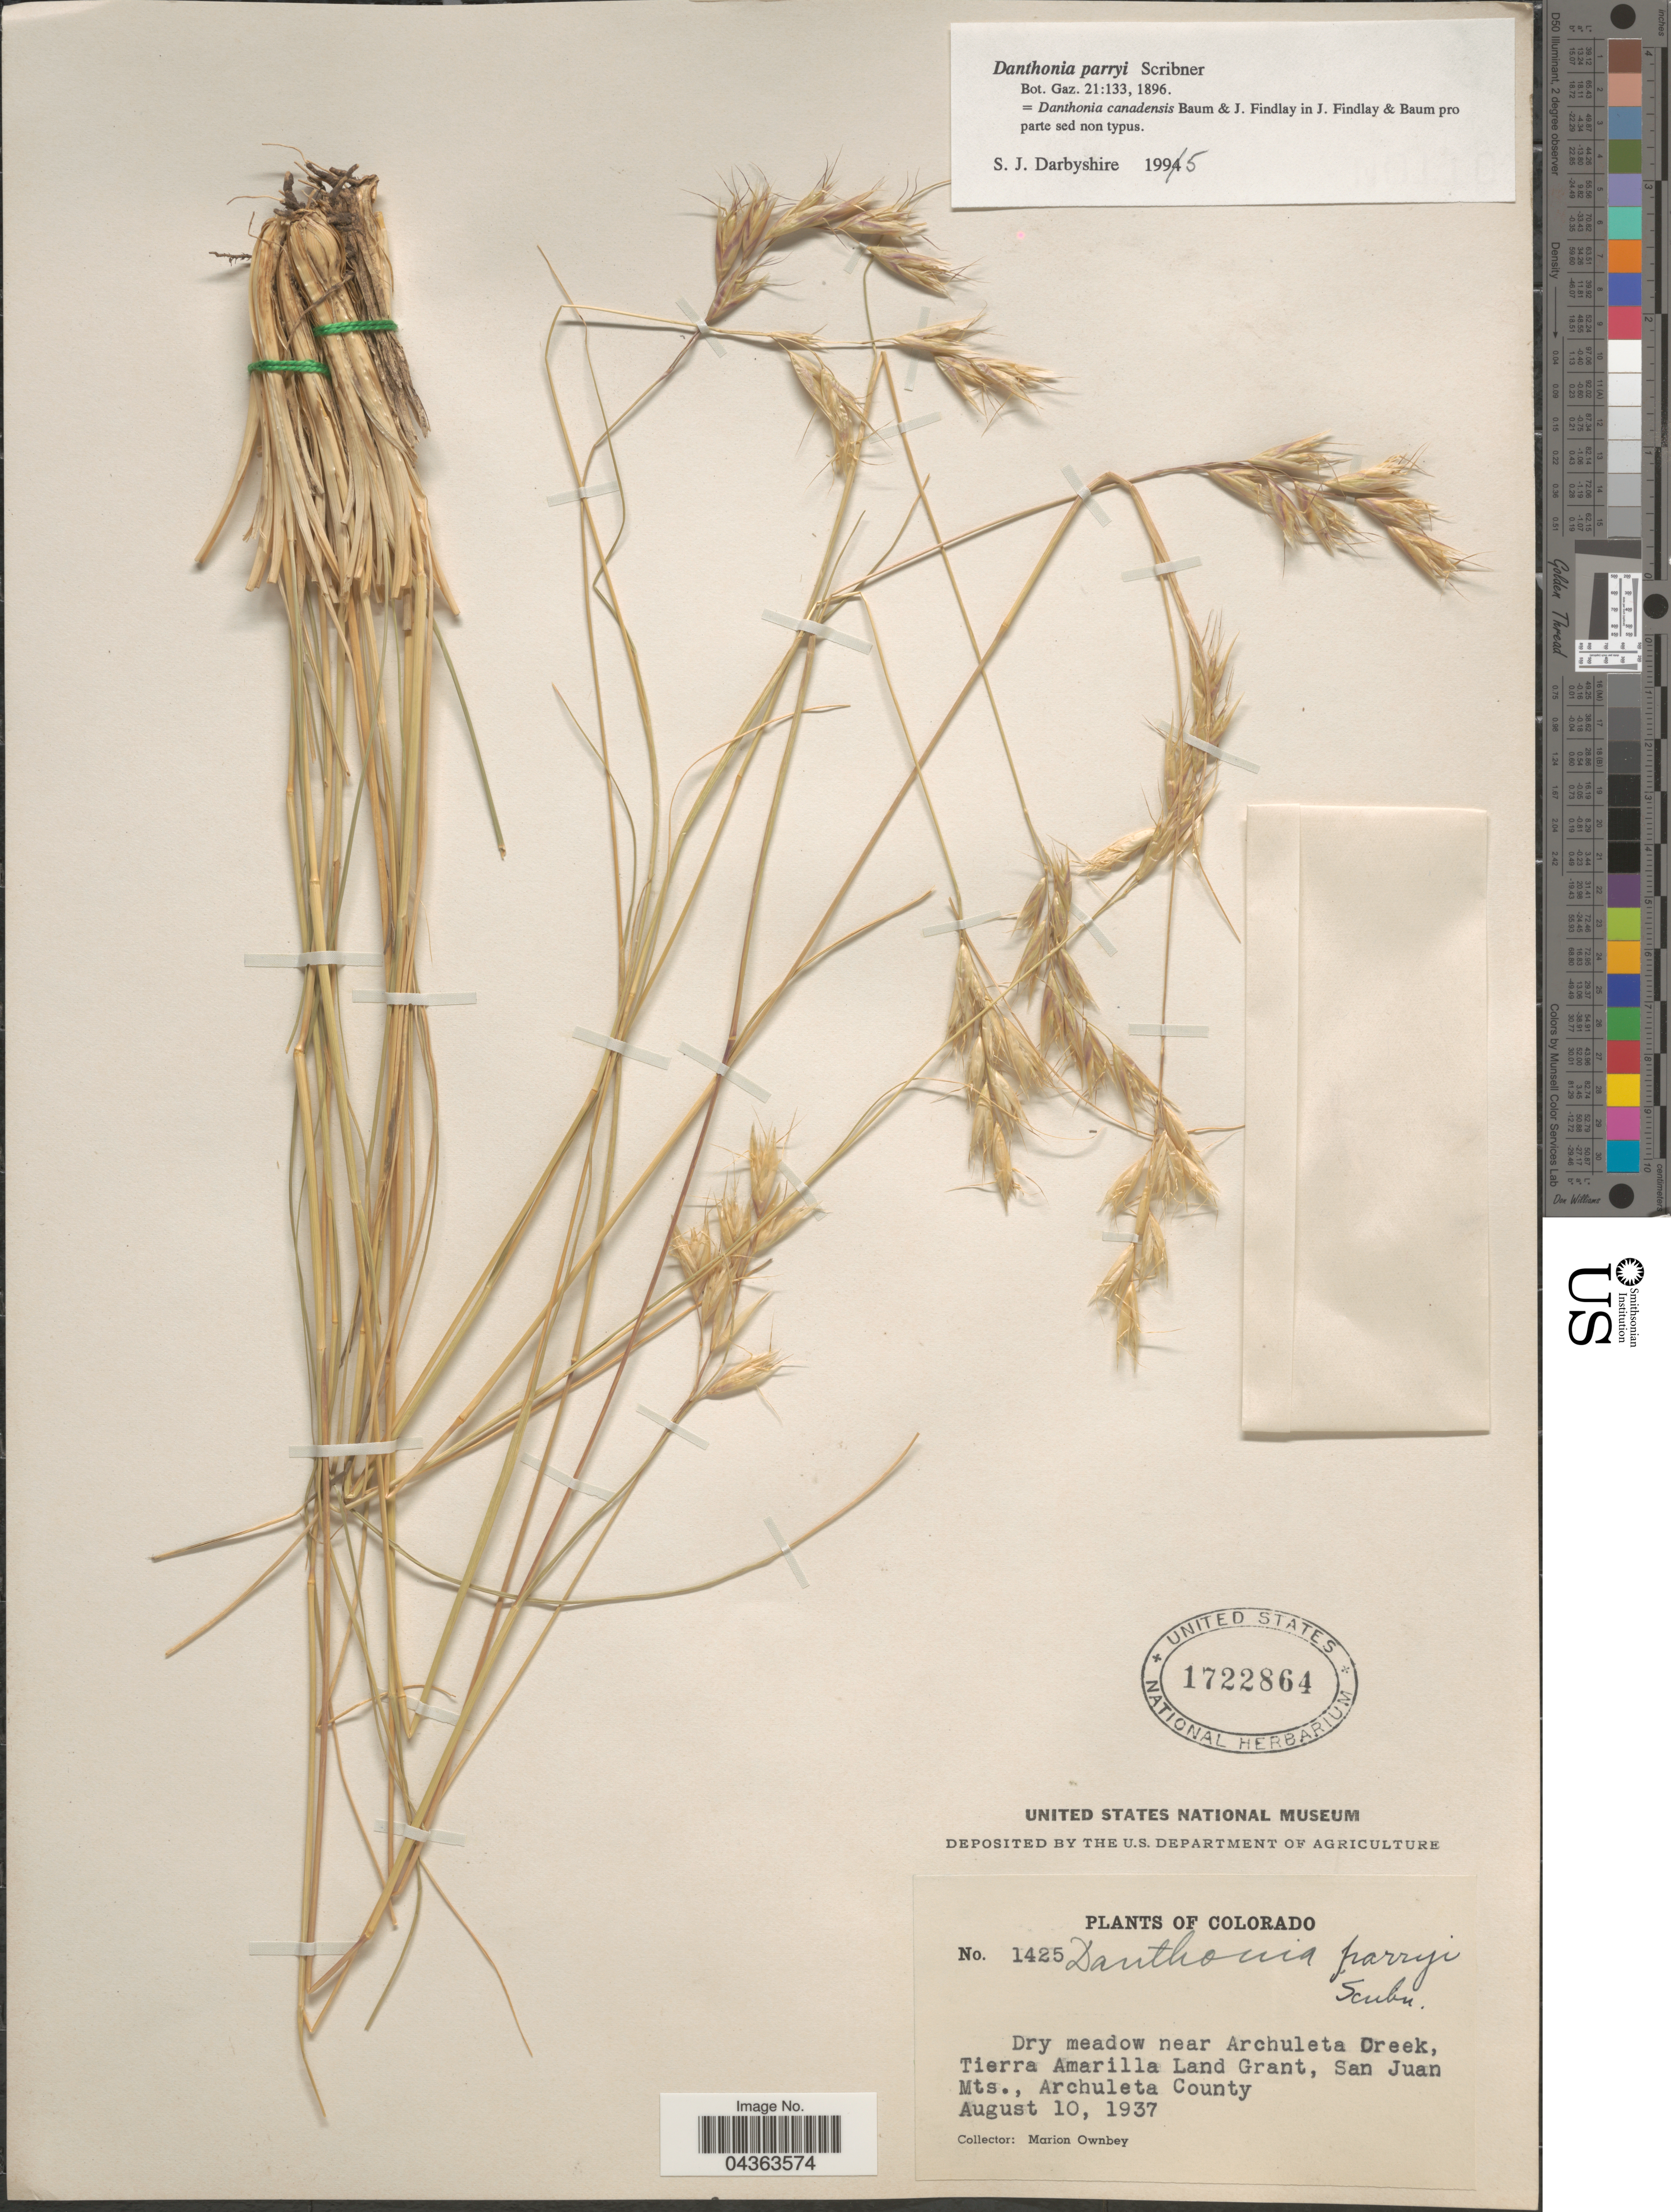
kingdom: Plantae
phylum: Tracheophyta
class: Liliopsida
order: Poales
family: Poaceae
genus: Danthonia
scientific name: Danthonia parryi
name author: Scribn.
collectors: M. Ownbey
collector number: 1425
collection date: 1937-08-10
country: United States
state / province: Colorado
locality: Dry meadow near Archuleta Creek, Tierra Amarilla Land Grant, San Juan Mts., Archuleta County.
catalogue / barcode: US 1722864